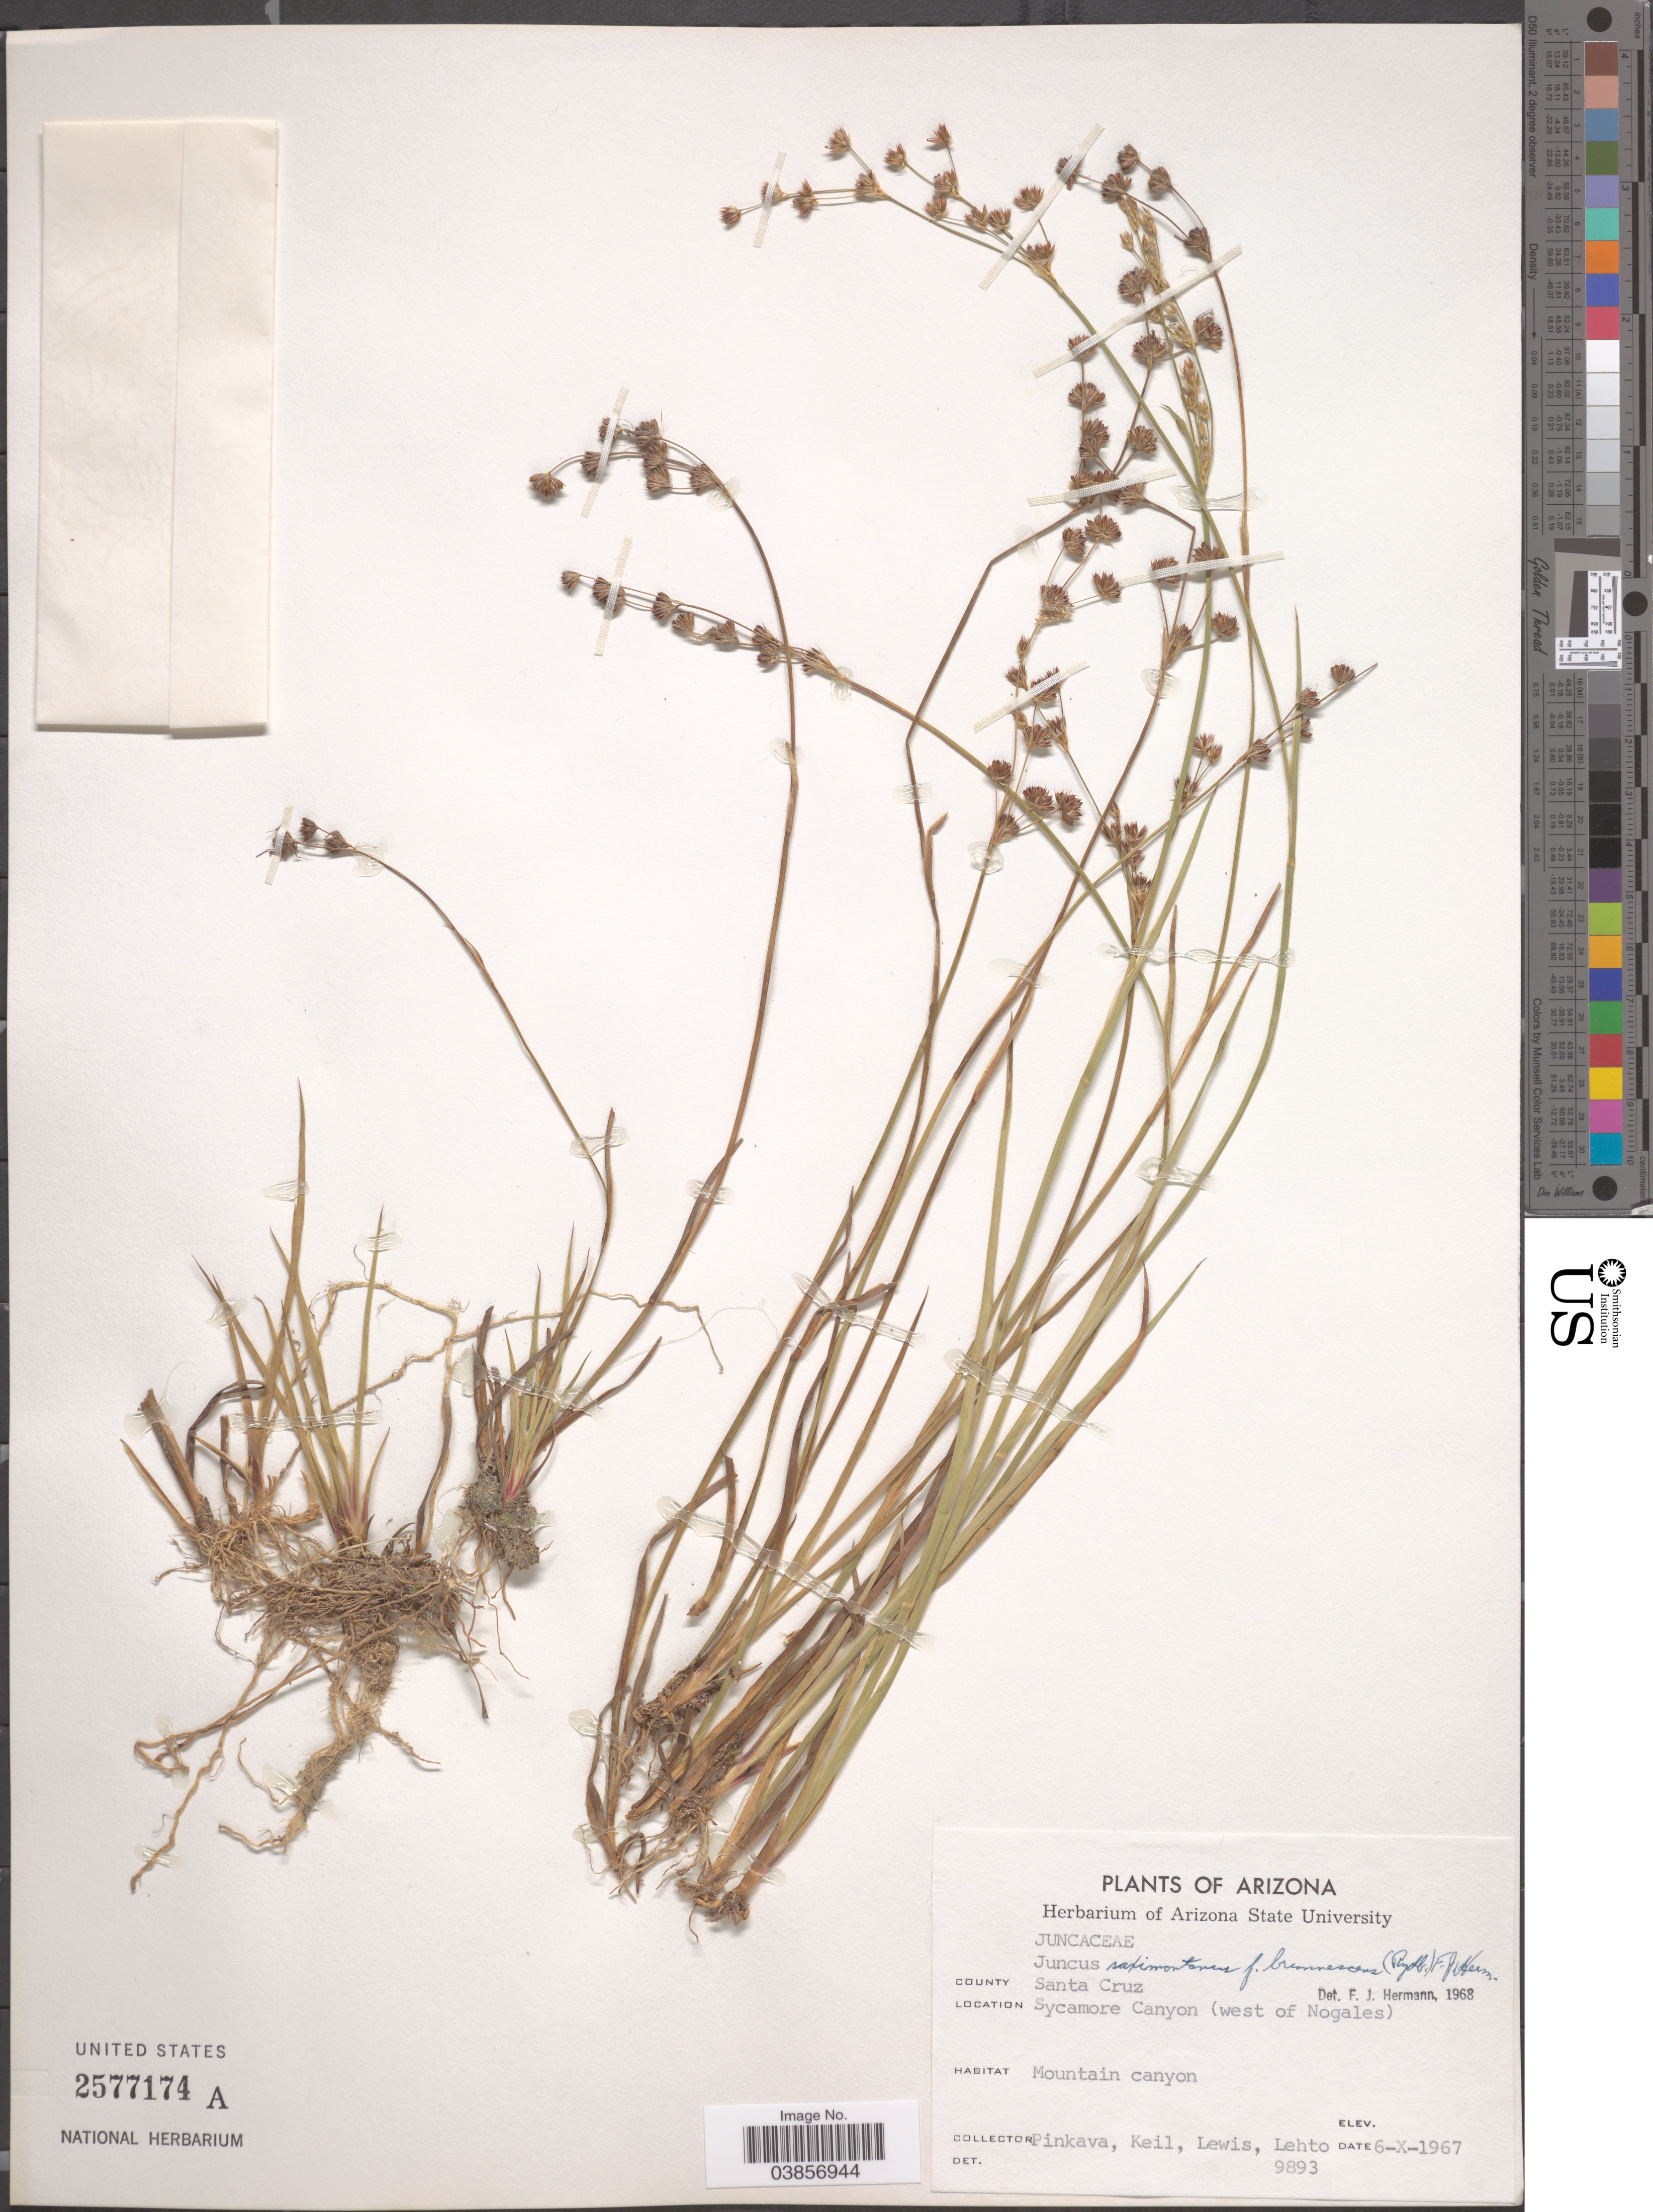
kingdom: Plantae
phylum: Tracheophyta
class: Liliopsida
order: Poales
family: Juncaceae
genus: Juncus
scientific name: Juncus saximontanus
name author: A. Nelson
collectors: -. Pinkava, Keil, -- Lewis & -. Lehto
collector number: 9893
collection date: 1967-10-06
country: United States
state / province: Arizona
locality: County Santa Cruz. Sycamore Canyon (west of Nogales). Mountain canyon.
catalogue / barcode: US 2577174A